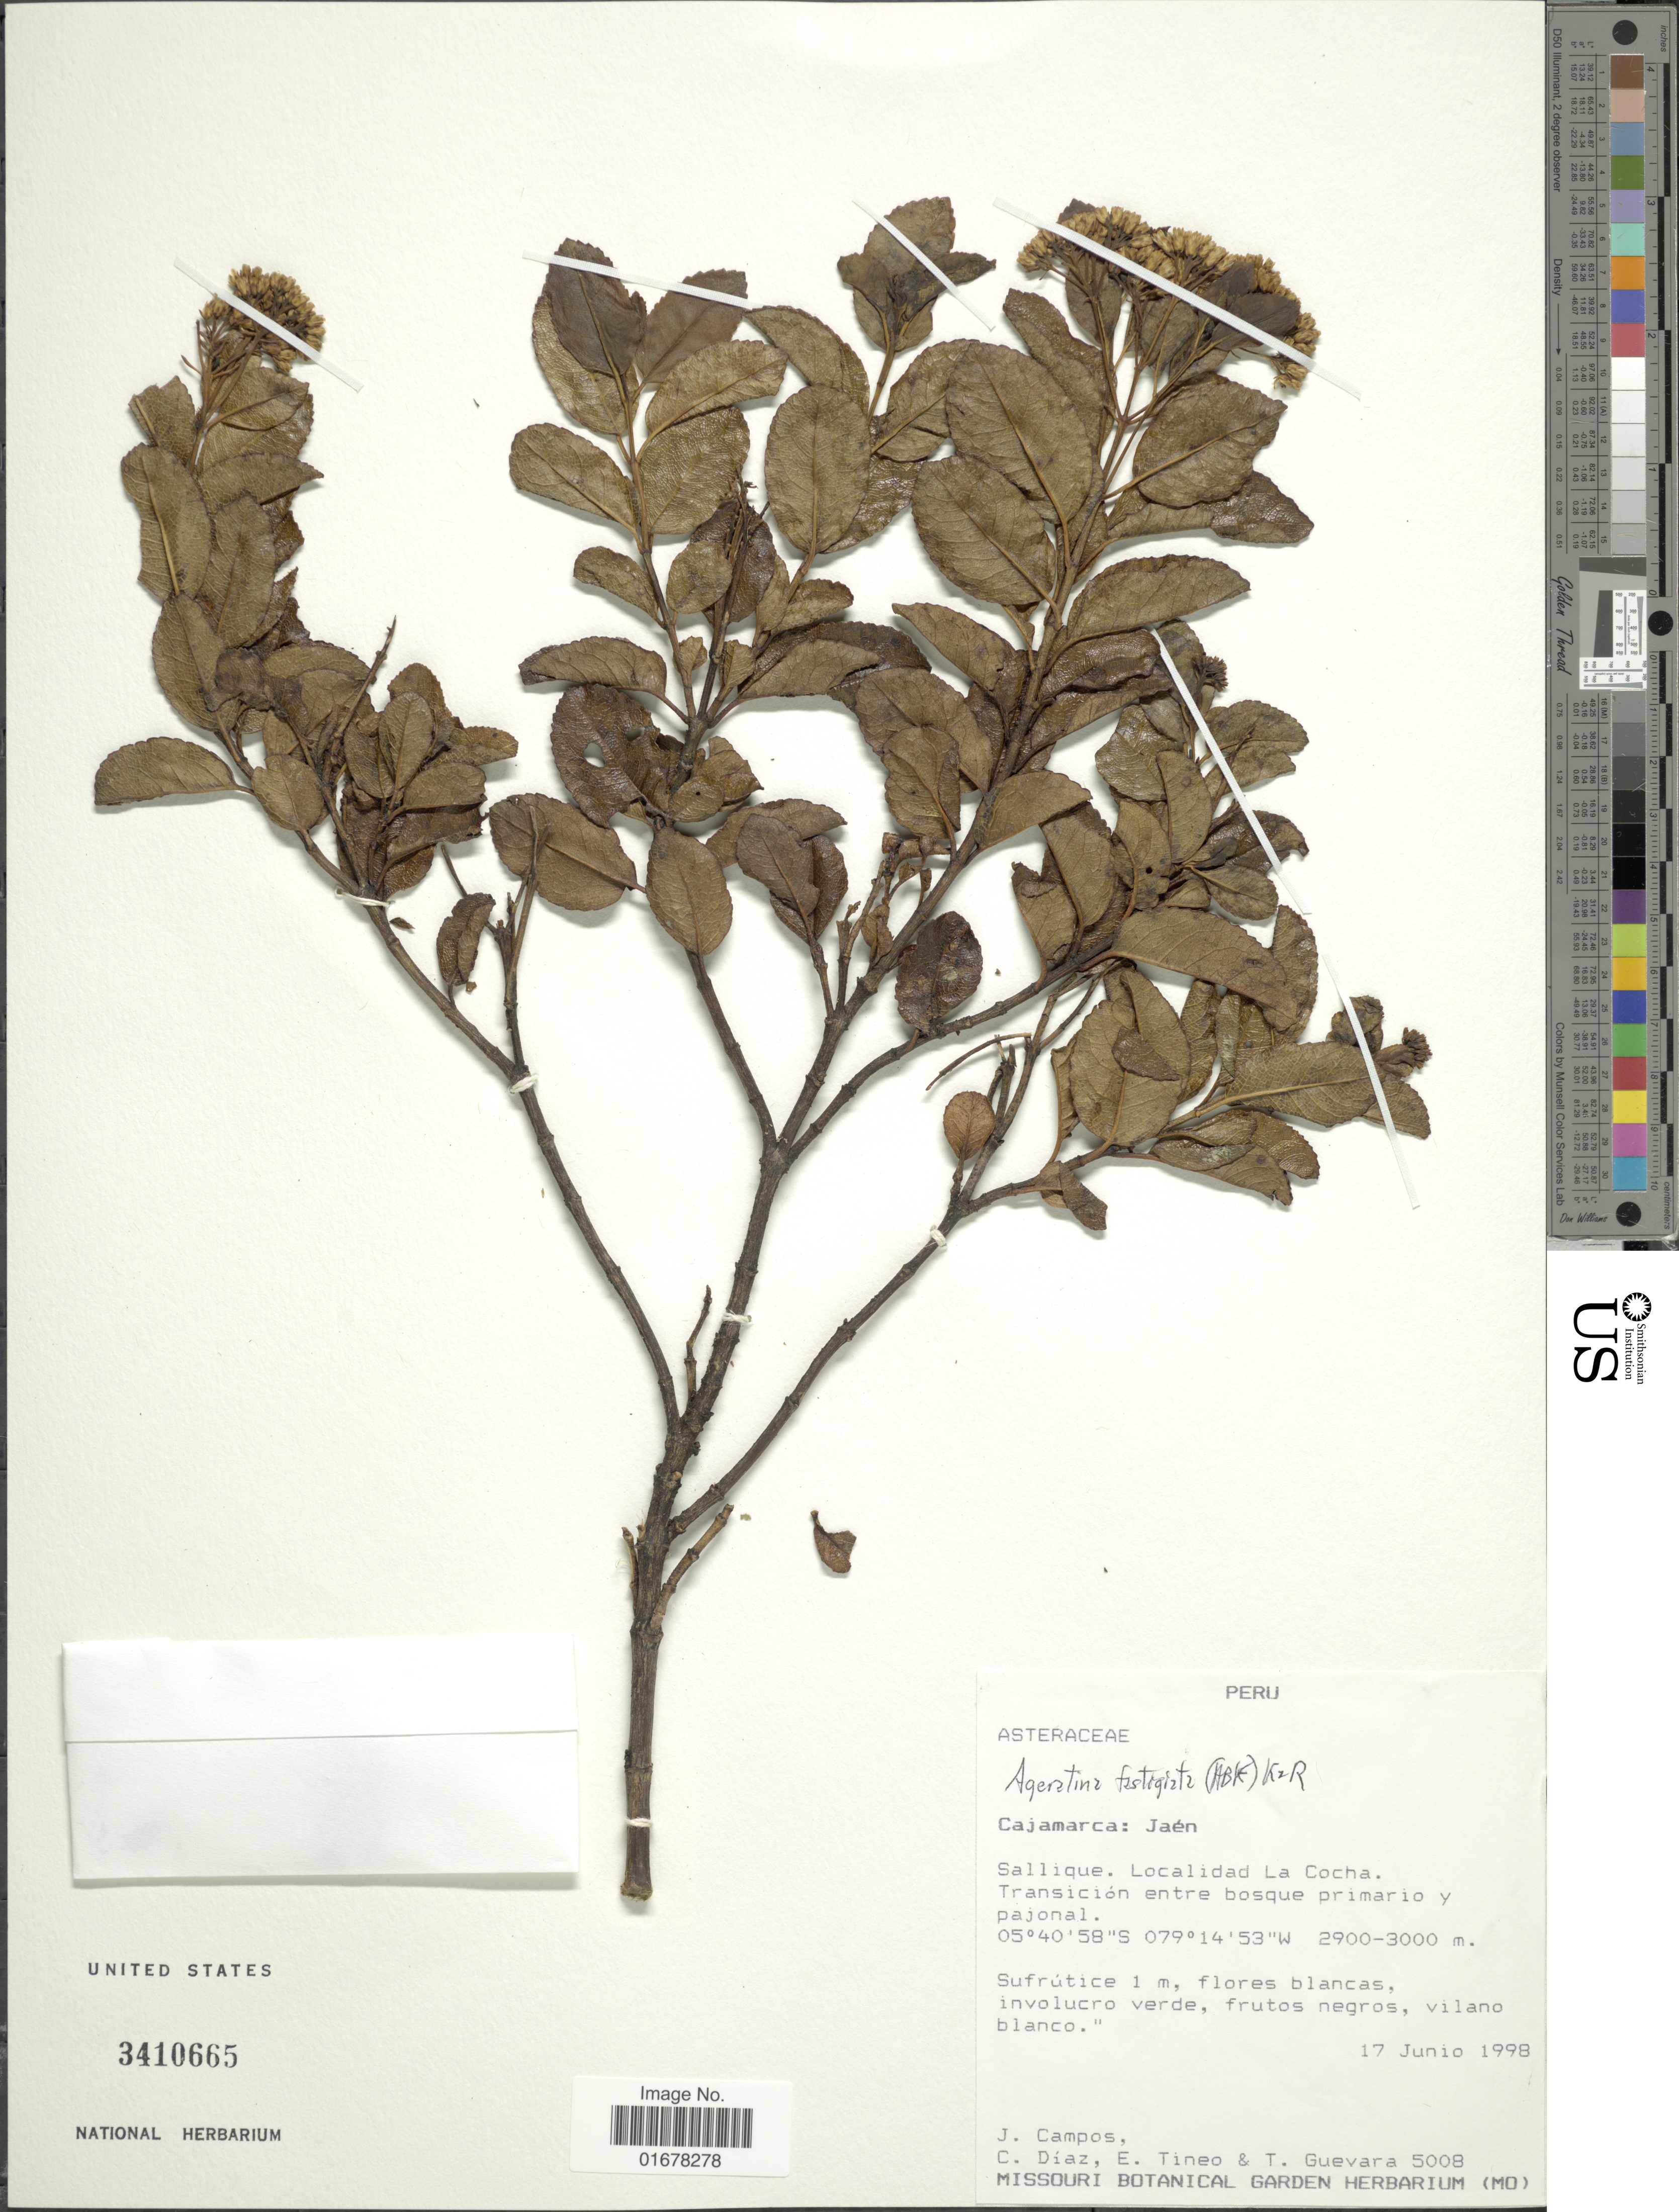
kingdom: Plantae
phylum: Tracheophyta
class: Magnoliopsida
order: Asterales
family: Asteraceae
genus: Ageratina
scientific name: Ageratina exserto-venosa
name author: (Klatt) R.M. King & H. Rob.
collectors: J. Campos, C. Díaz, E. Tineo & T. Guevara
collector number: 5008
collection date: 1998-06-17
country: Peru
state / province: Cajamarca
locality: Cajamarca: Jaen, Salliue, Localidad La Cocha, Transicion entre bosque primario y pajonal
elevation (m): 2900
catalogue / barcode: US 3410665